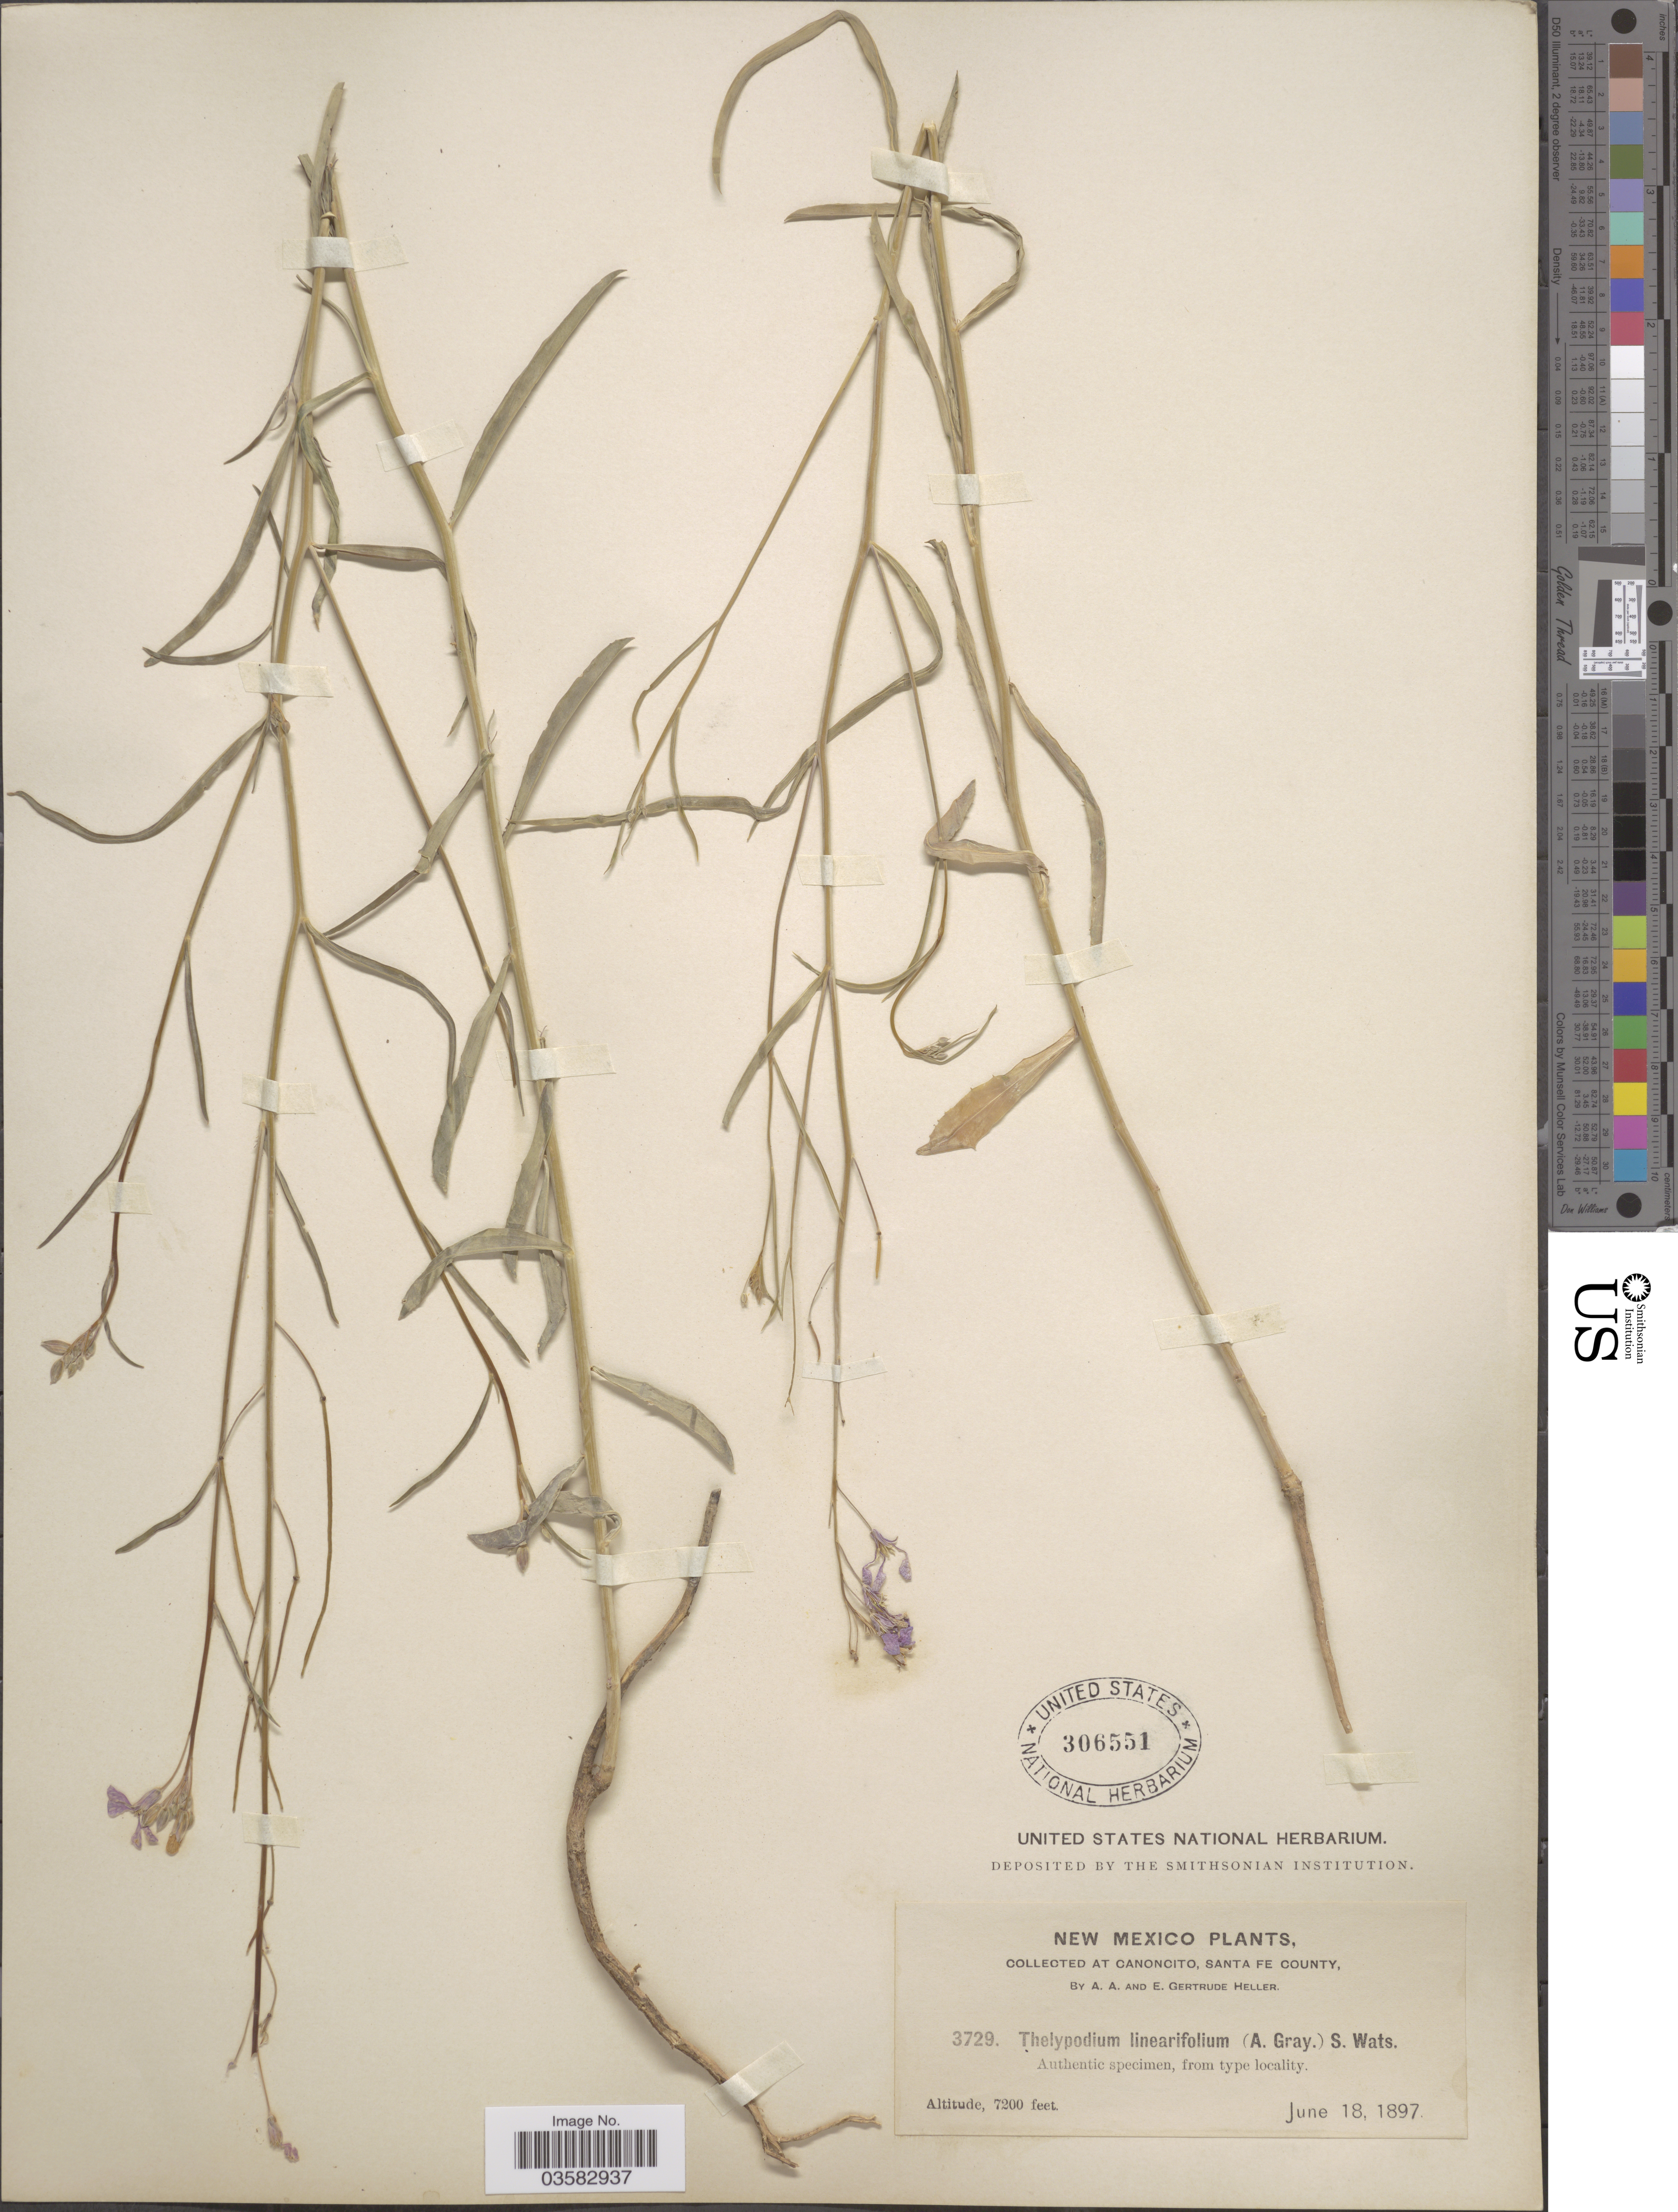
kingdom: Plantae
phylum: Tracheophyta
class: Magnoliopsida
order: Brassicales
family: Brassicaceae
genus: Sisymbrium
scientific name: Sisymbrium linearifolium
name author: (A. Gray) Payson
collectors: A. A. Heller & E. G. Heller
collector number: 3729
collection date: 1897-06-18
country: United States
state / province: New Mexico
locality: At Canoncito, Santa Fe County.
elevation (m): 2195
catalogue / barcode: US 306551